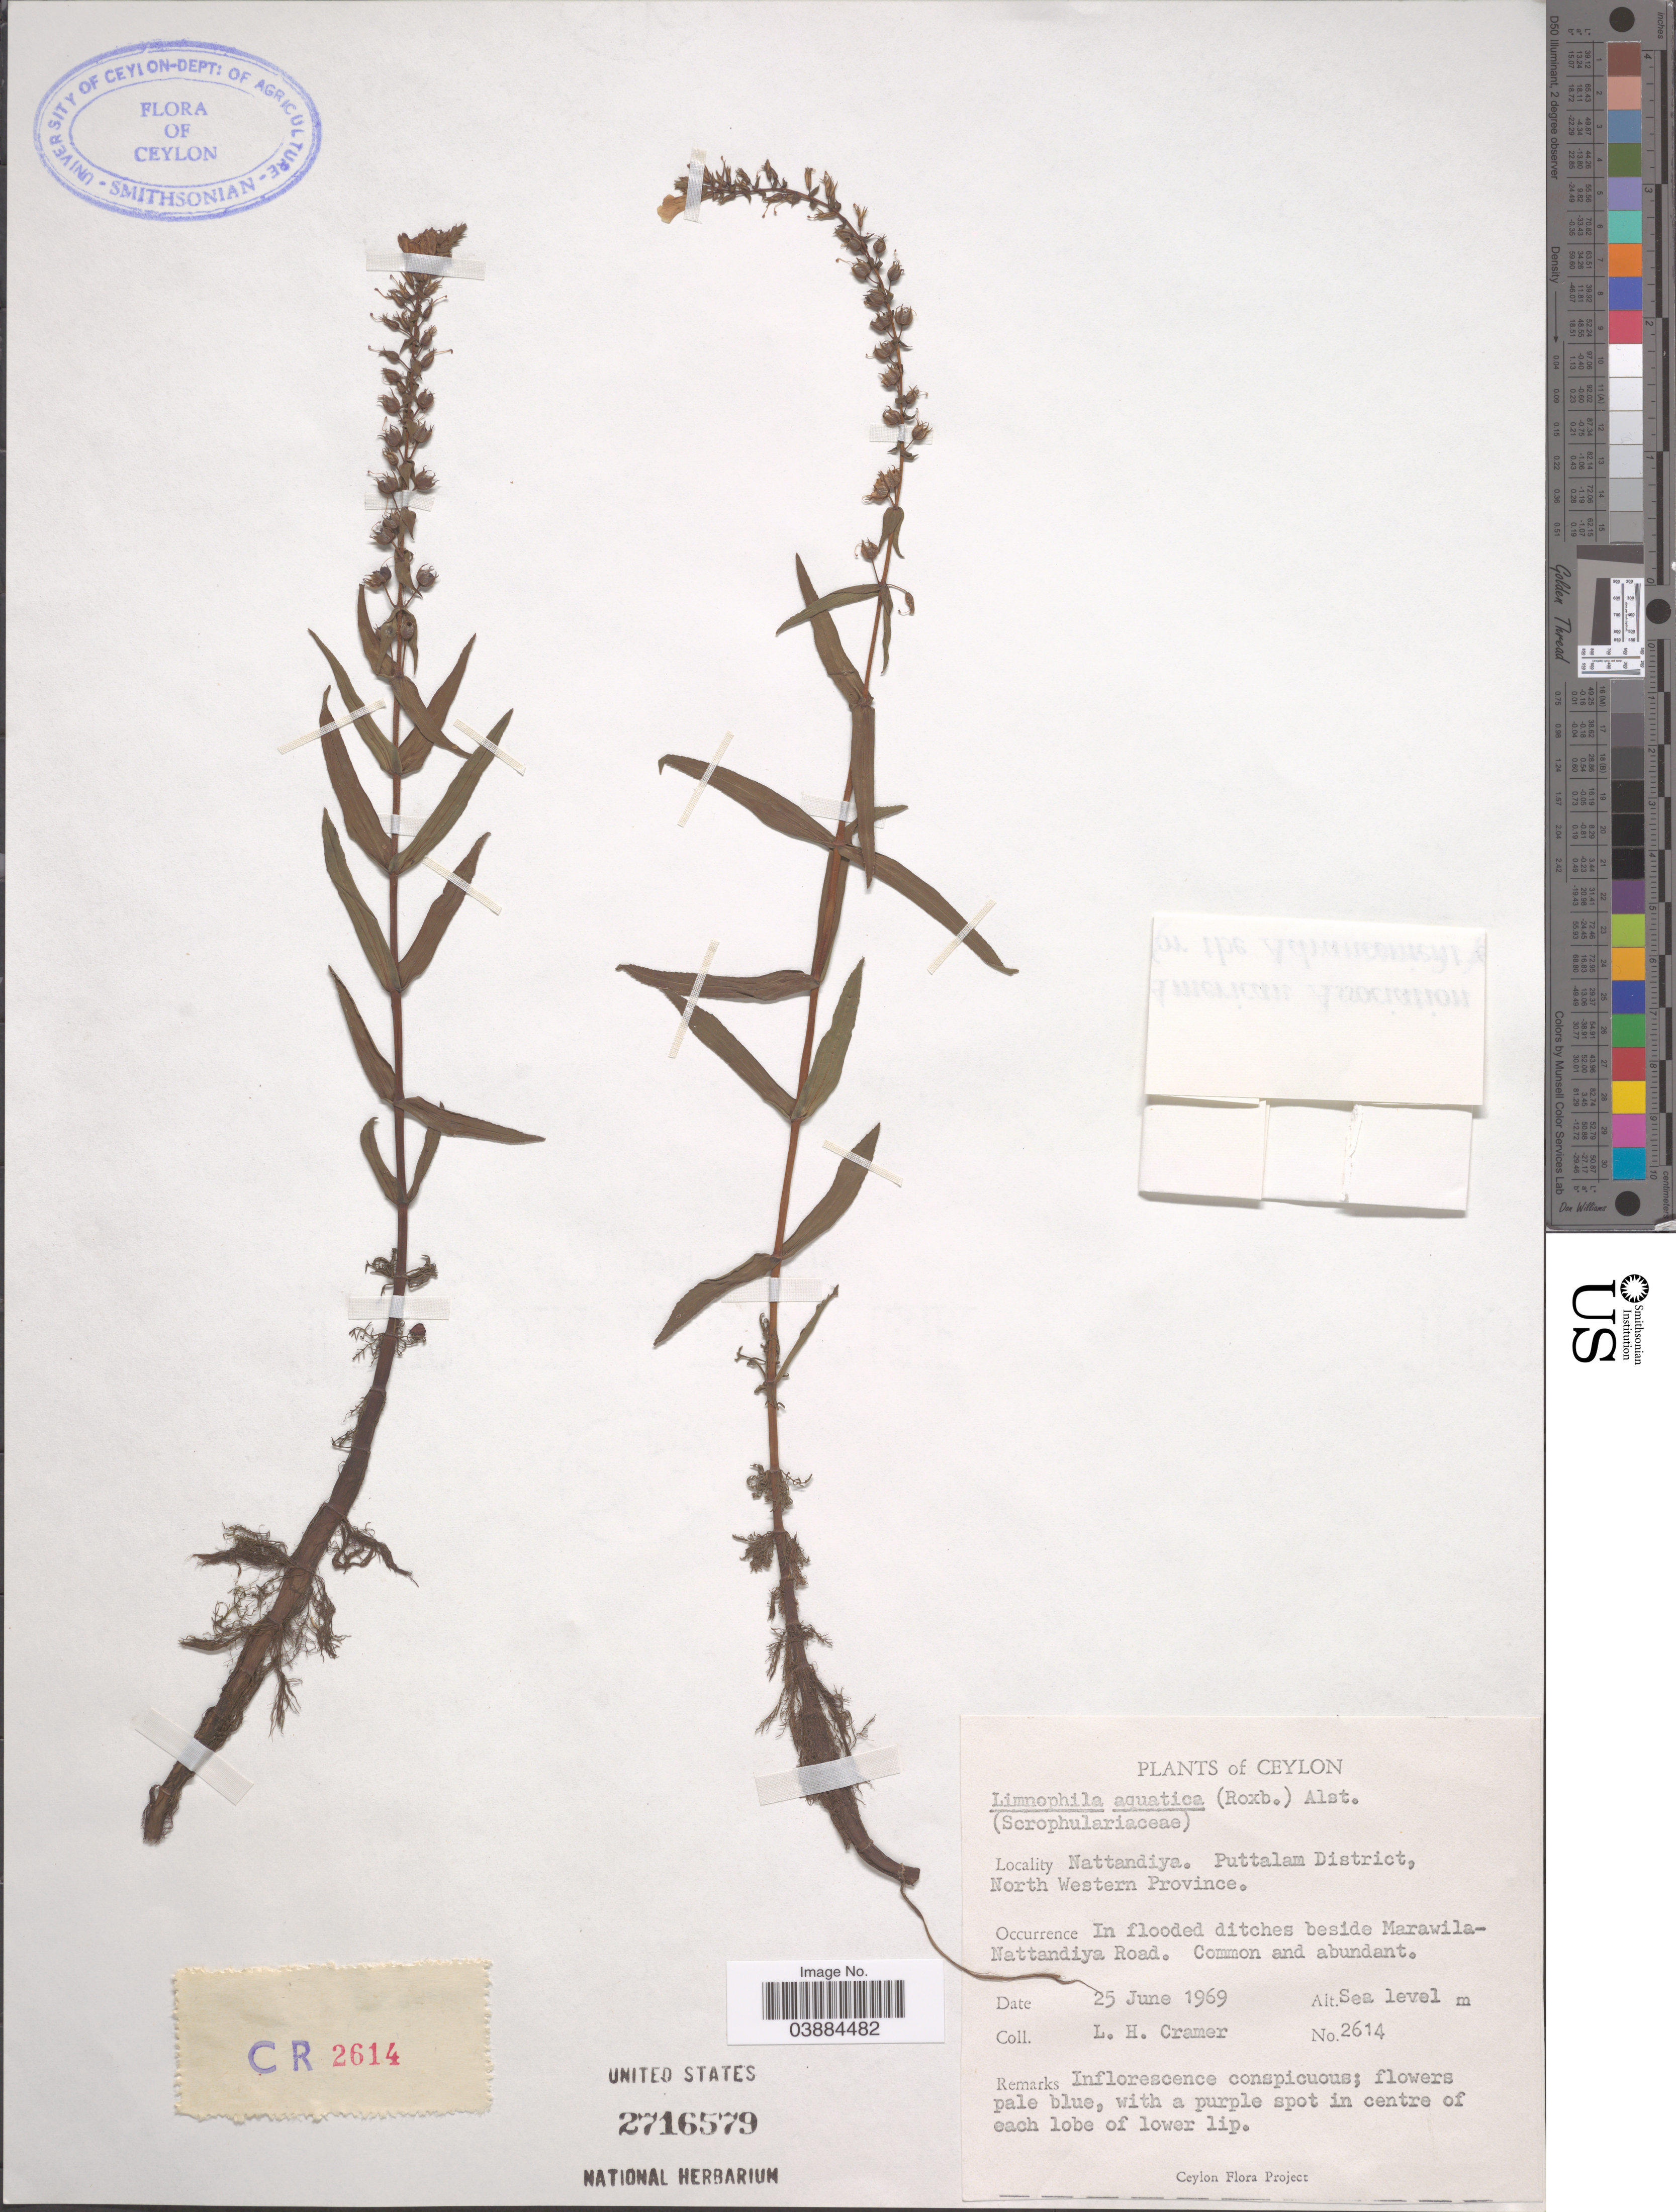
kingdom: Plantae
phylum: Tracheophyta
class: Magnoliopsida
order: Lamiales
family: Plantaginaceae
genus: Limnophila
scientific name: Limnophila aquatica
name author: (Willd.) Santapau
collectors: L. H. Cramer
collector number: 2614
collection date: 1969-06-25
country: Sri Lanka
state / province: North Western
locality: Ceylon. Nattandiya. Puttalam District. In flooded ditches beside Marawila-Nattandiya Road.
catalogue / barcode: US 2716579